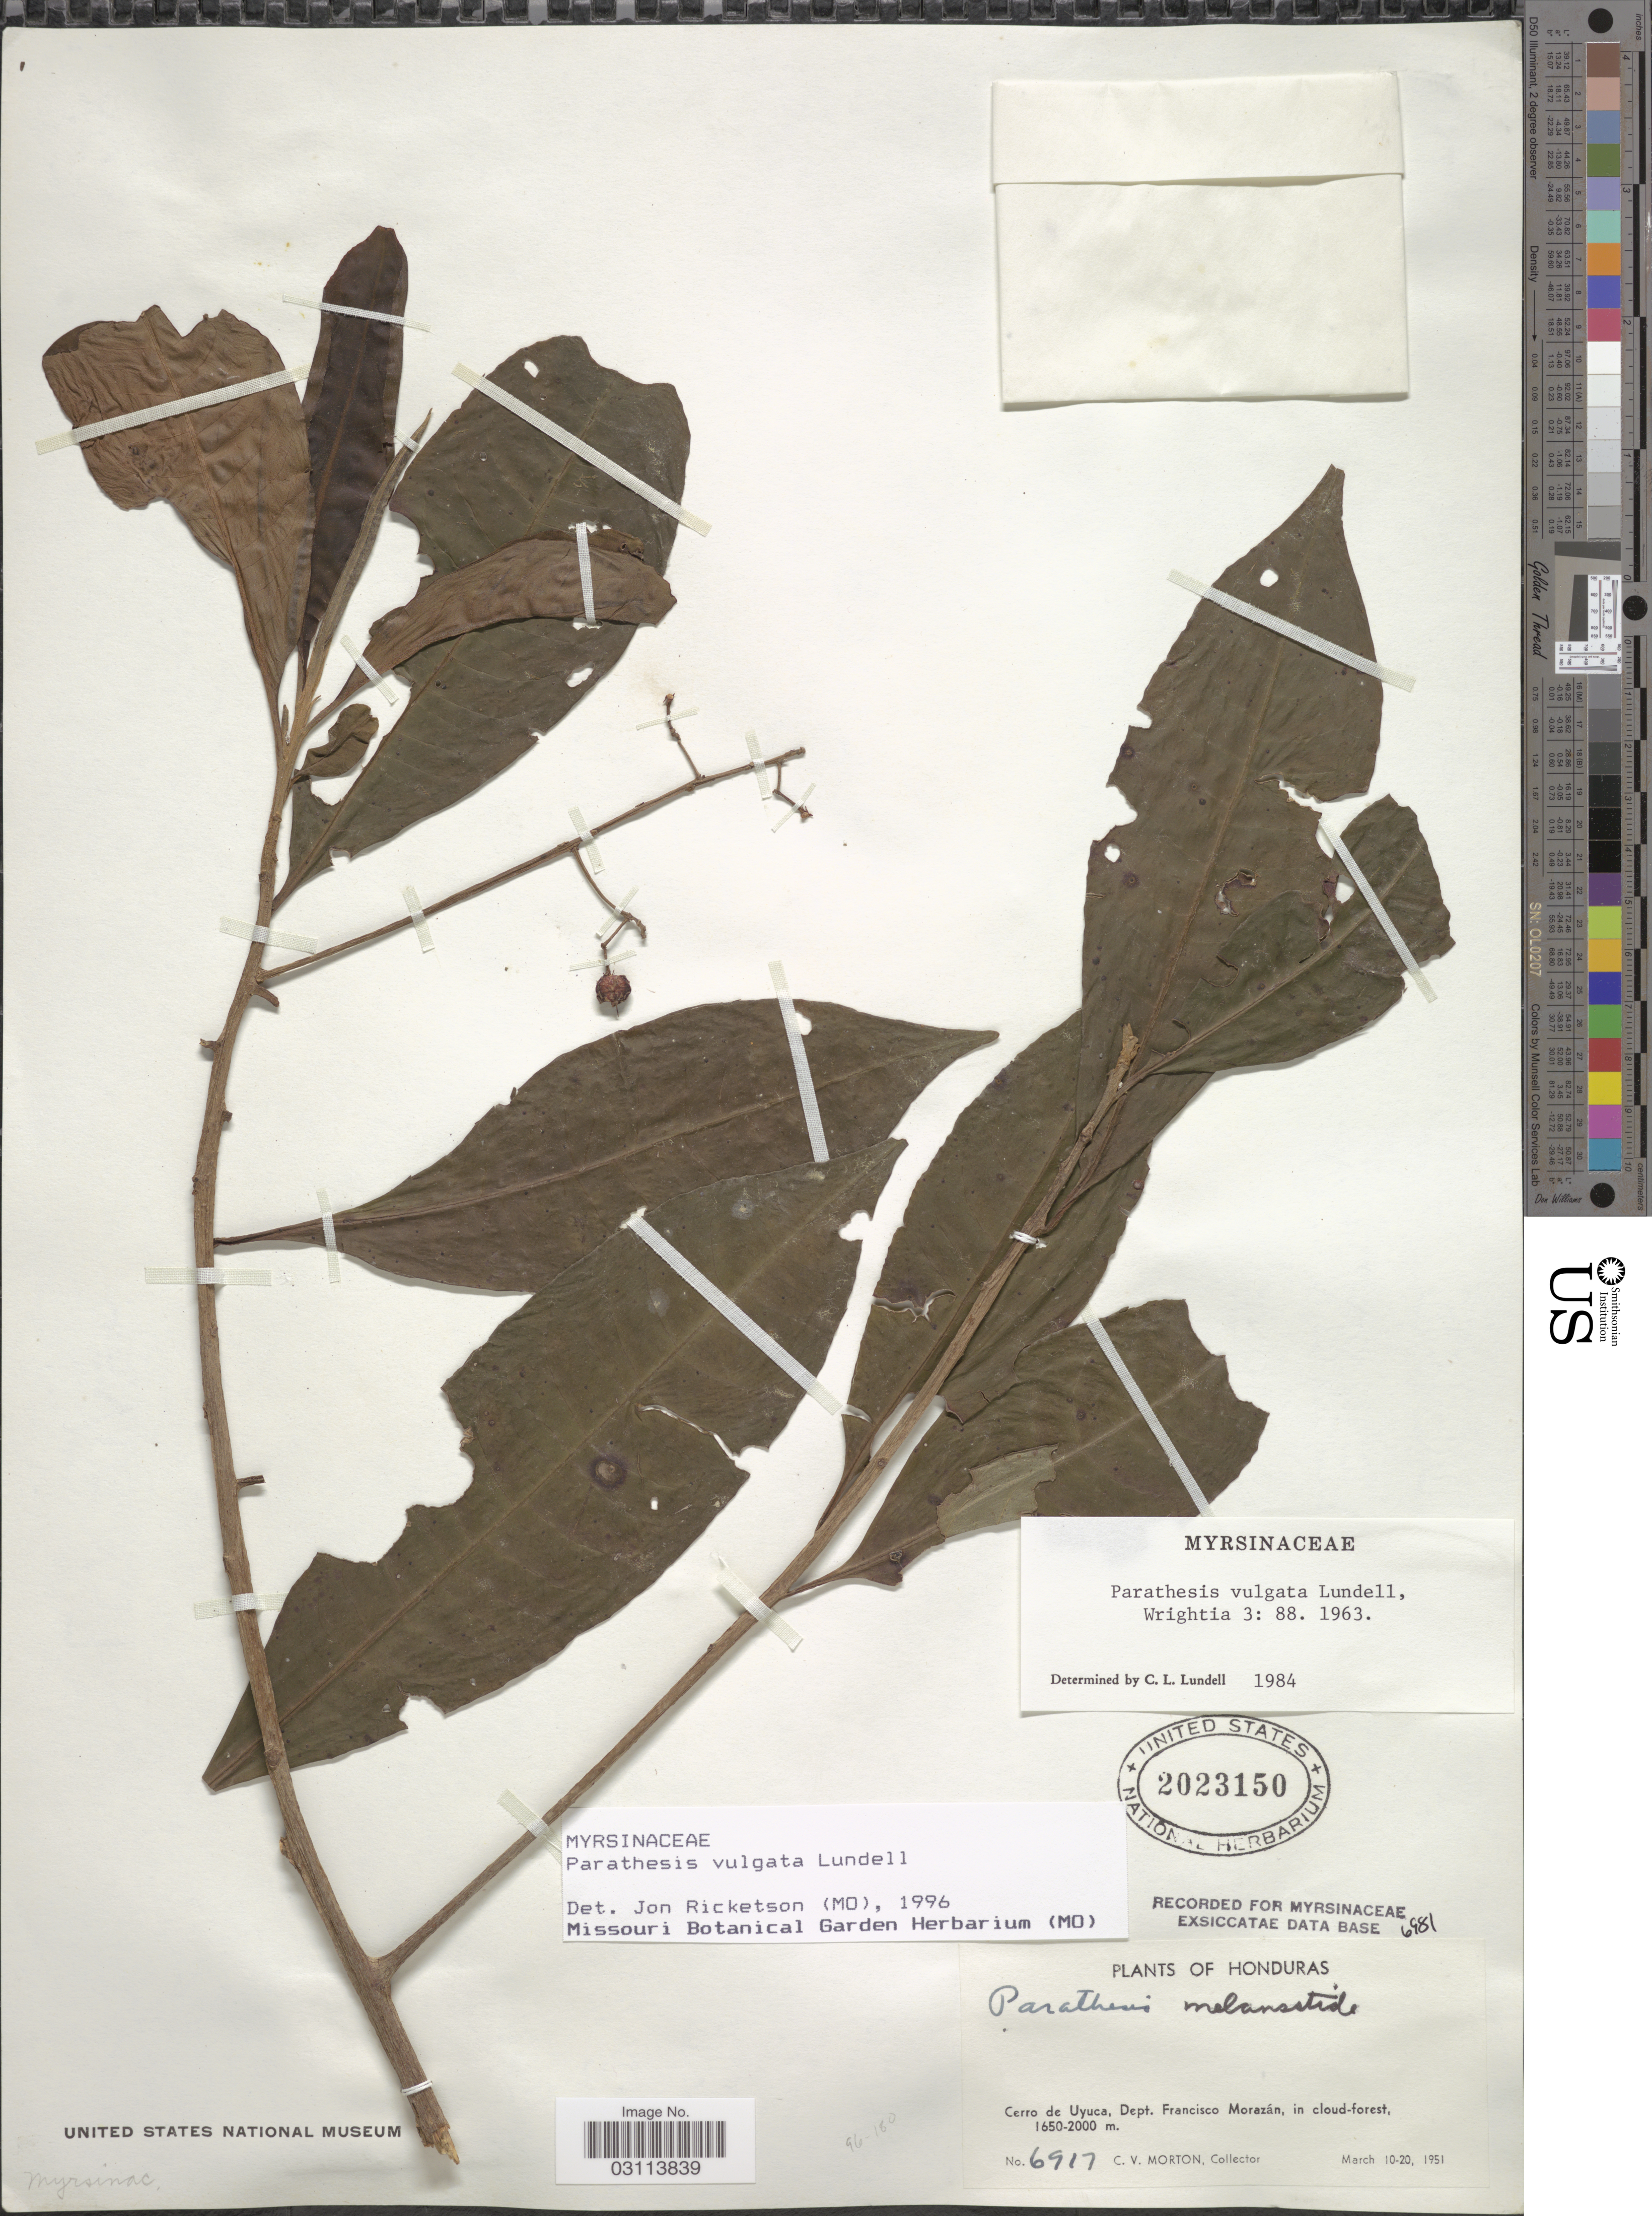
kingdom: Plantae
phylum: Tracheophyta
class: Magnoliopsida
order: Ericales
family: Primulaceae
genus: Parathesis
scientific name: Parathesis vulgata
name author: Lundell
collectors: C. V. Morton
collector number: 6917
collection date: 1951-01-10/1951-03-20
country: Honduras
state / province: Fco. Morazán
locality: Cerro de Uyuca, Dept. Francisco Morazán.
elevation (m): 1650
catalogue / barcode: US 2023150